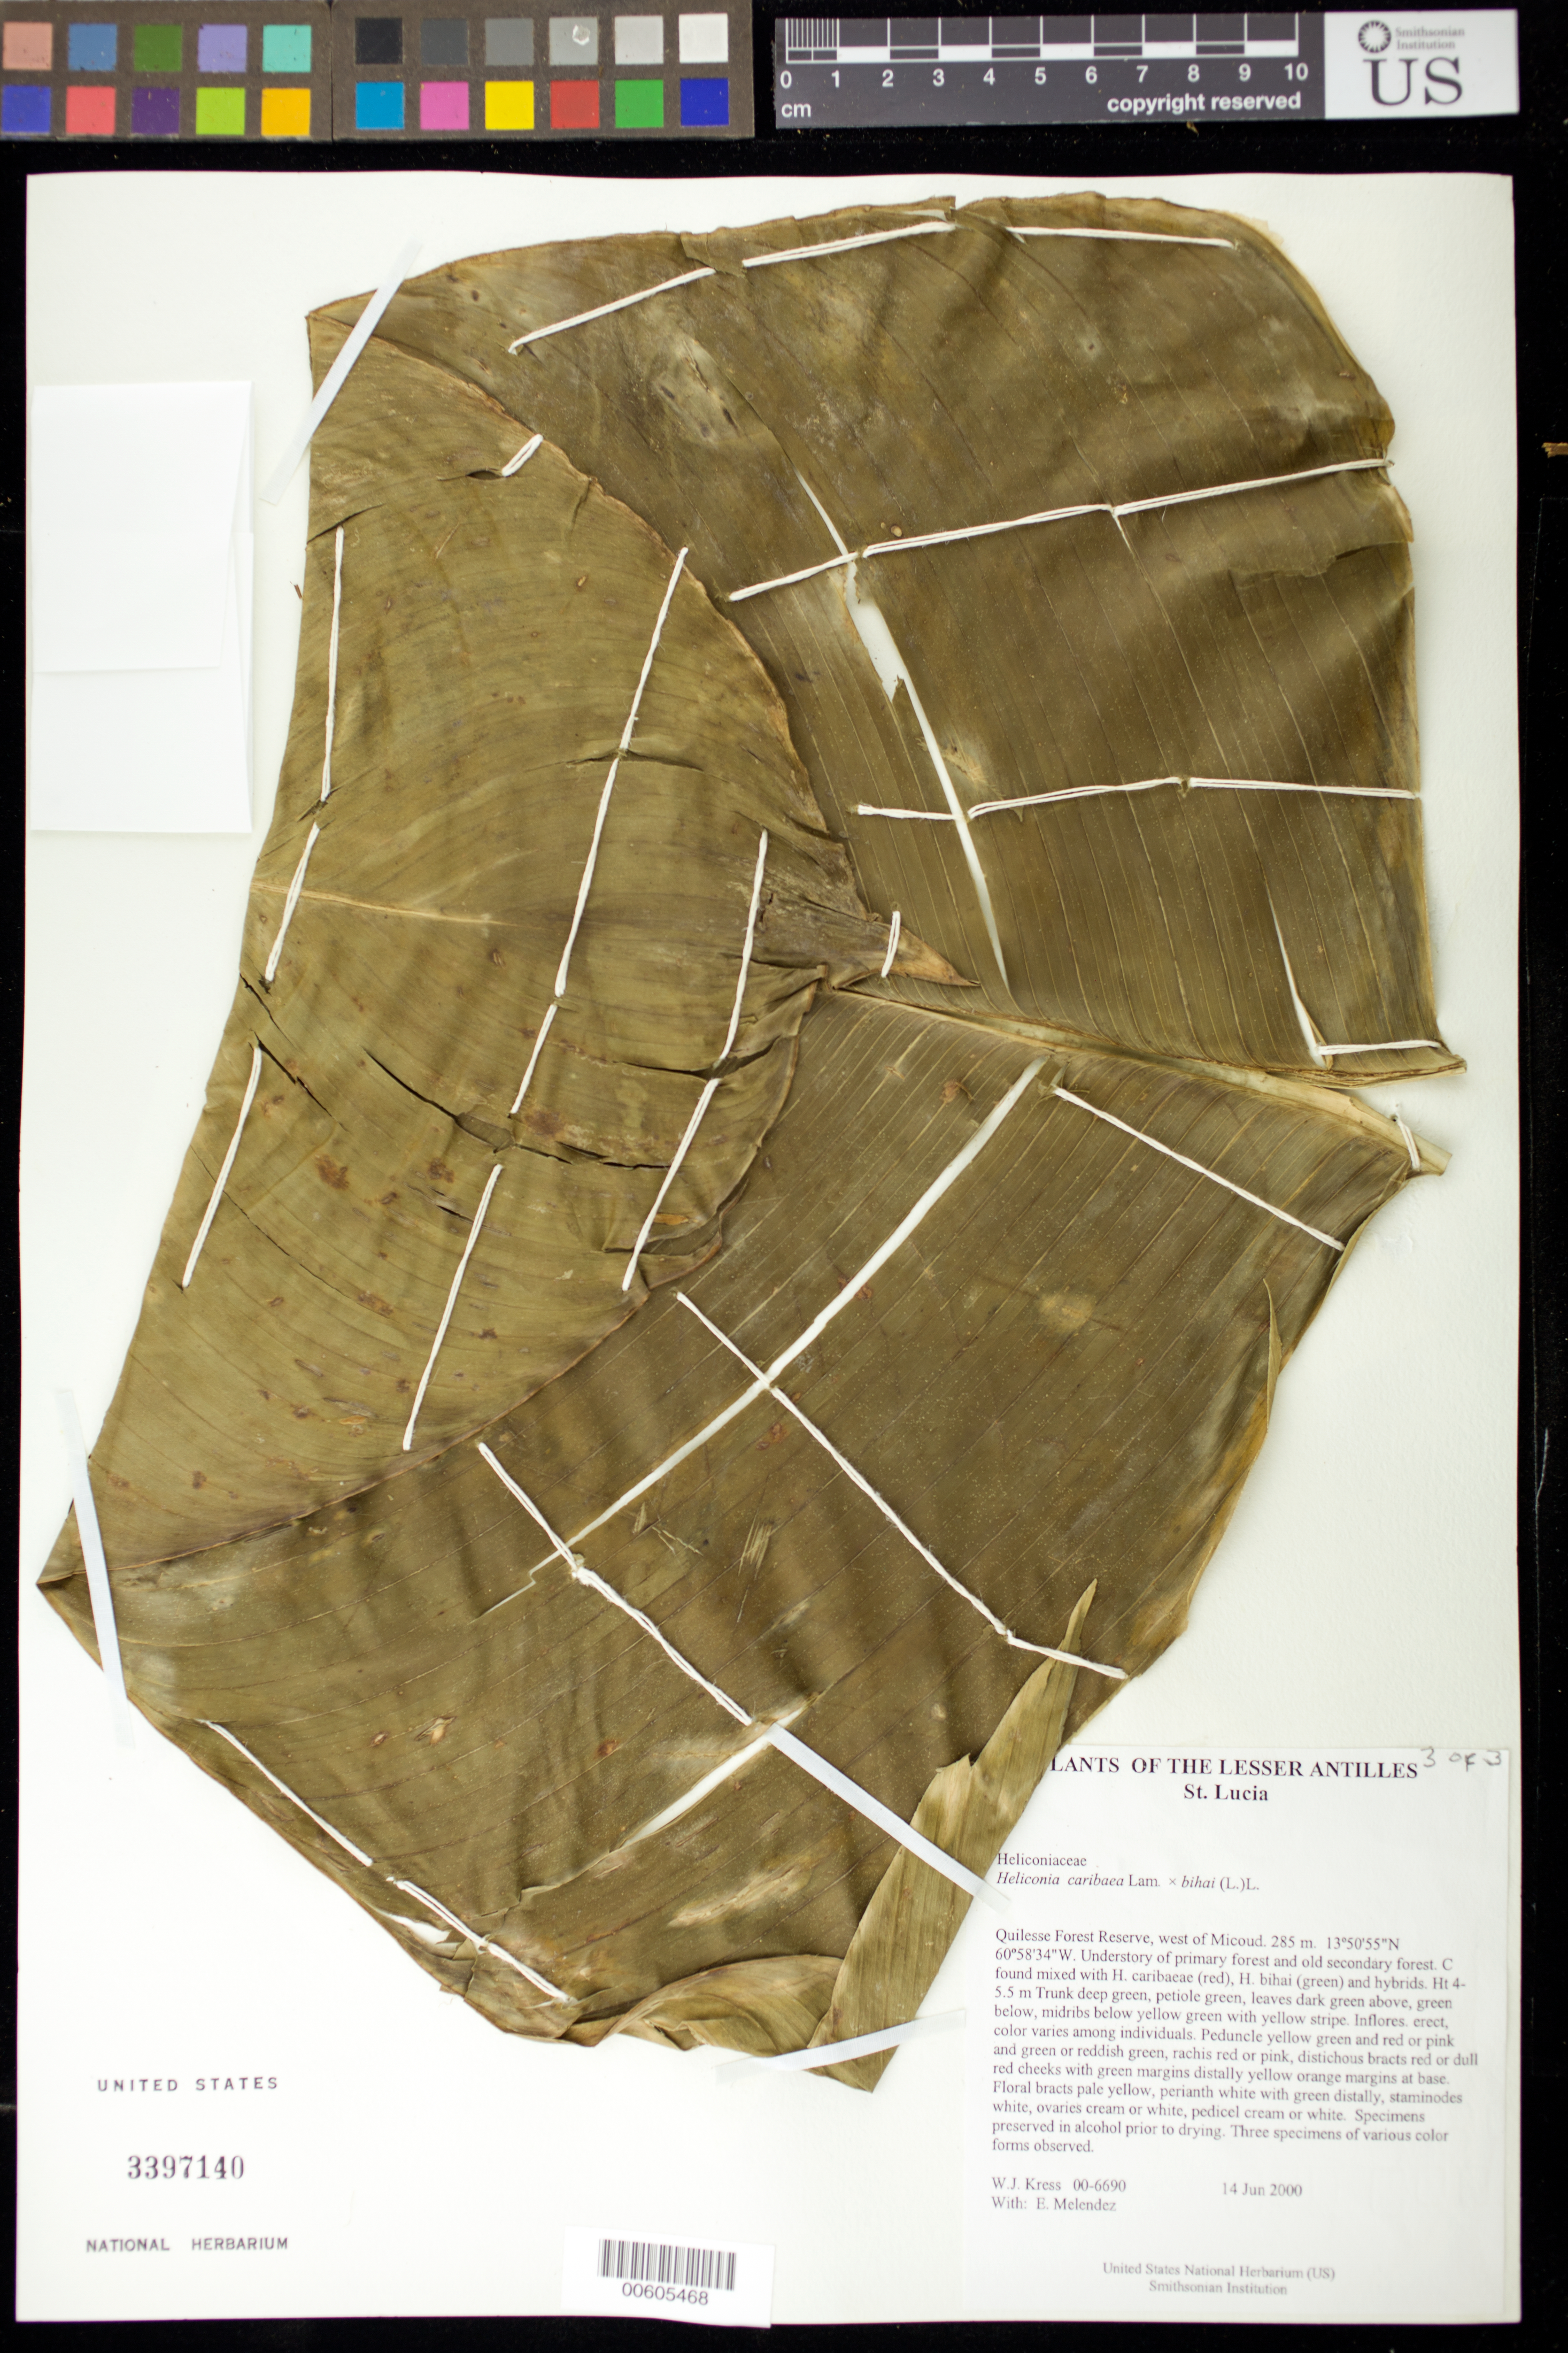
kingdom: Plantae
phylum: Tracheophyta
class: Liliopsida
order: Zingiberales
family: Heliconiaceae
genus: Heliconia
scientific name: Heliconia bihai x H. caribaea Lam.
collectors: W. J. Kress, E. Meléndez & E. Temeles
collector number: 00-6690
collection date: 2000-06-14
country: St. Lucia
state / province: Micoud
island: St. Lucia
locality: Quilesse Forest Reserve, west of Micoud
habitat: Understory of primary forest and old secondary forest. C found mixed with H. caribaeae (red), H. bihai (green) and hybrids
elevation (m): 285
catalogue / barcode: US 3397140